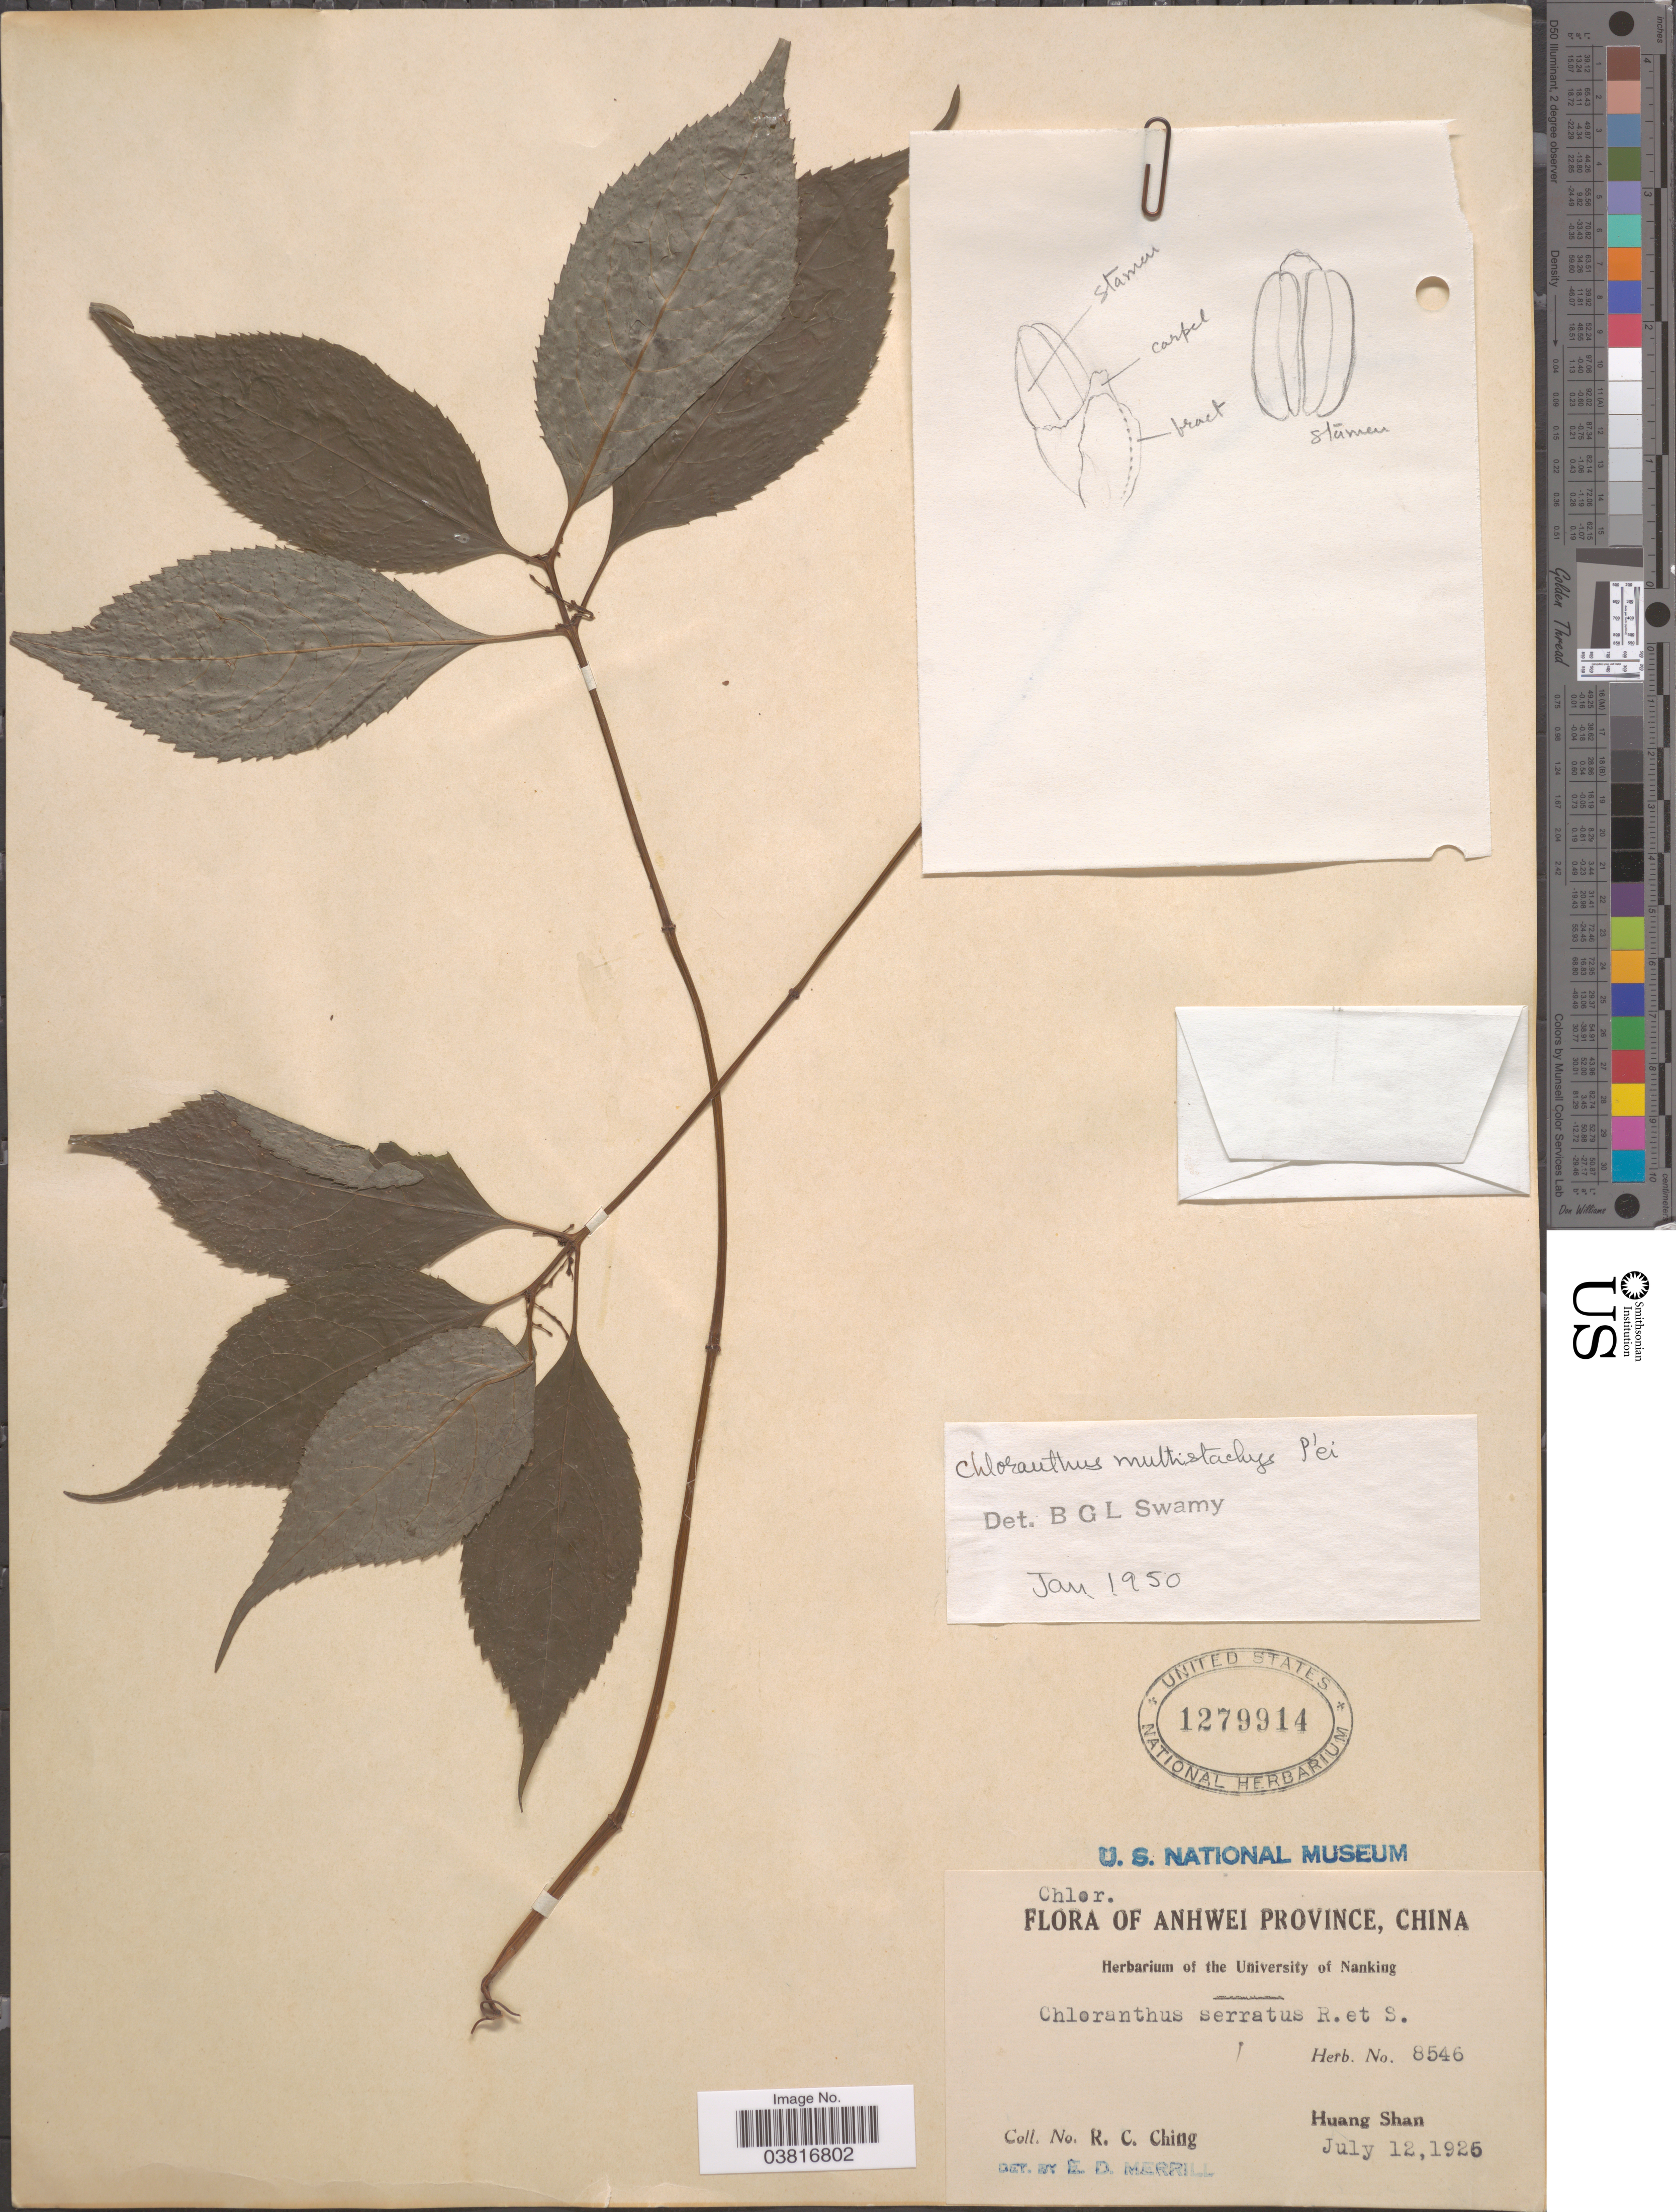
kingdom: Plantae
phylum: Tracheophyta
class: Magnoliopsida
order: Chloranthales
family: Chloranthaceae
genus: Chloranthus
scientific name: Chloranthus multistachys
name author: C. P'ei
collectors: R. C. Ching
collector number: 8546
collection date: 1925-07-12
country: China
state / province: Anhui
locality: Anhwei Province. Huang Shan.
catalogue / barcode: US 1279914